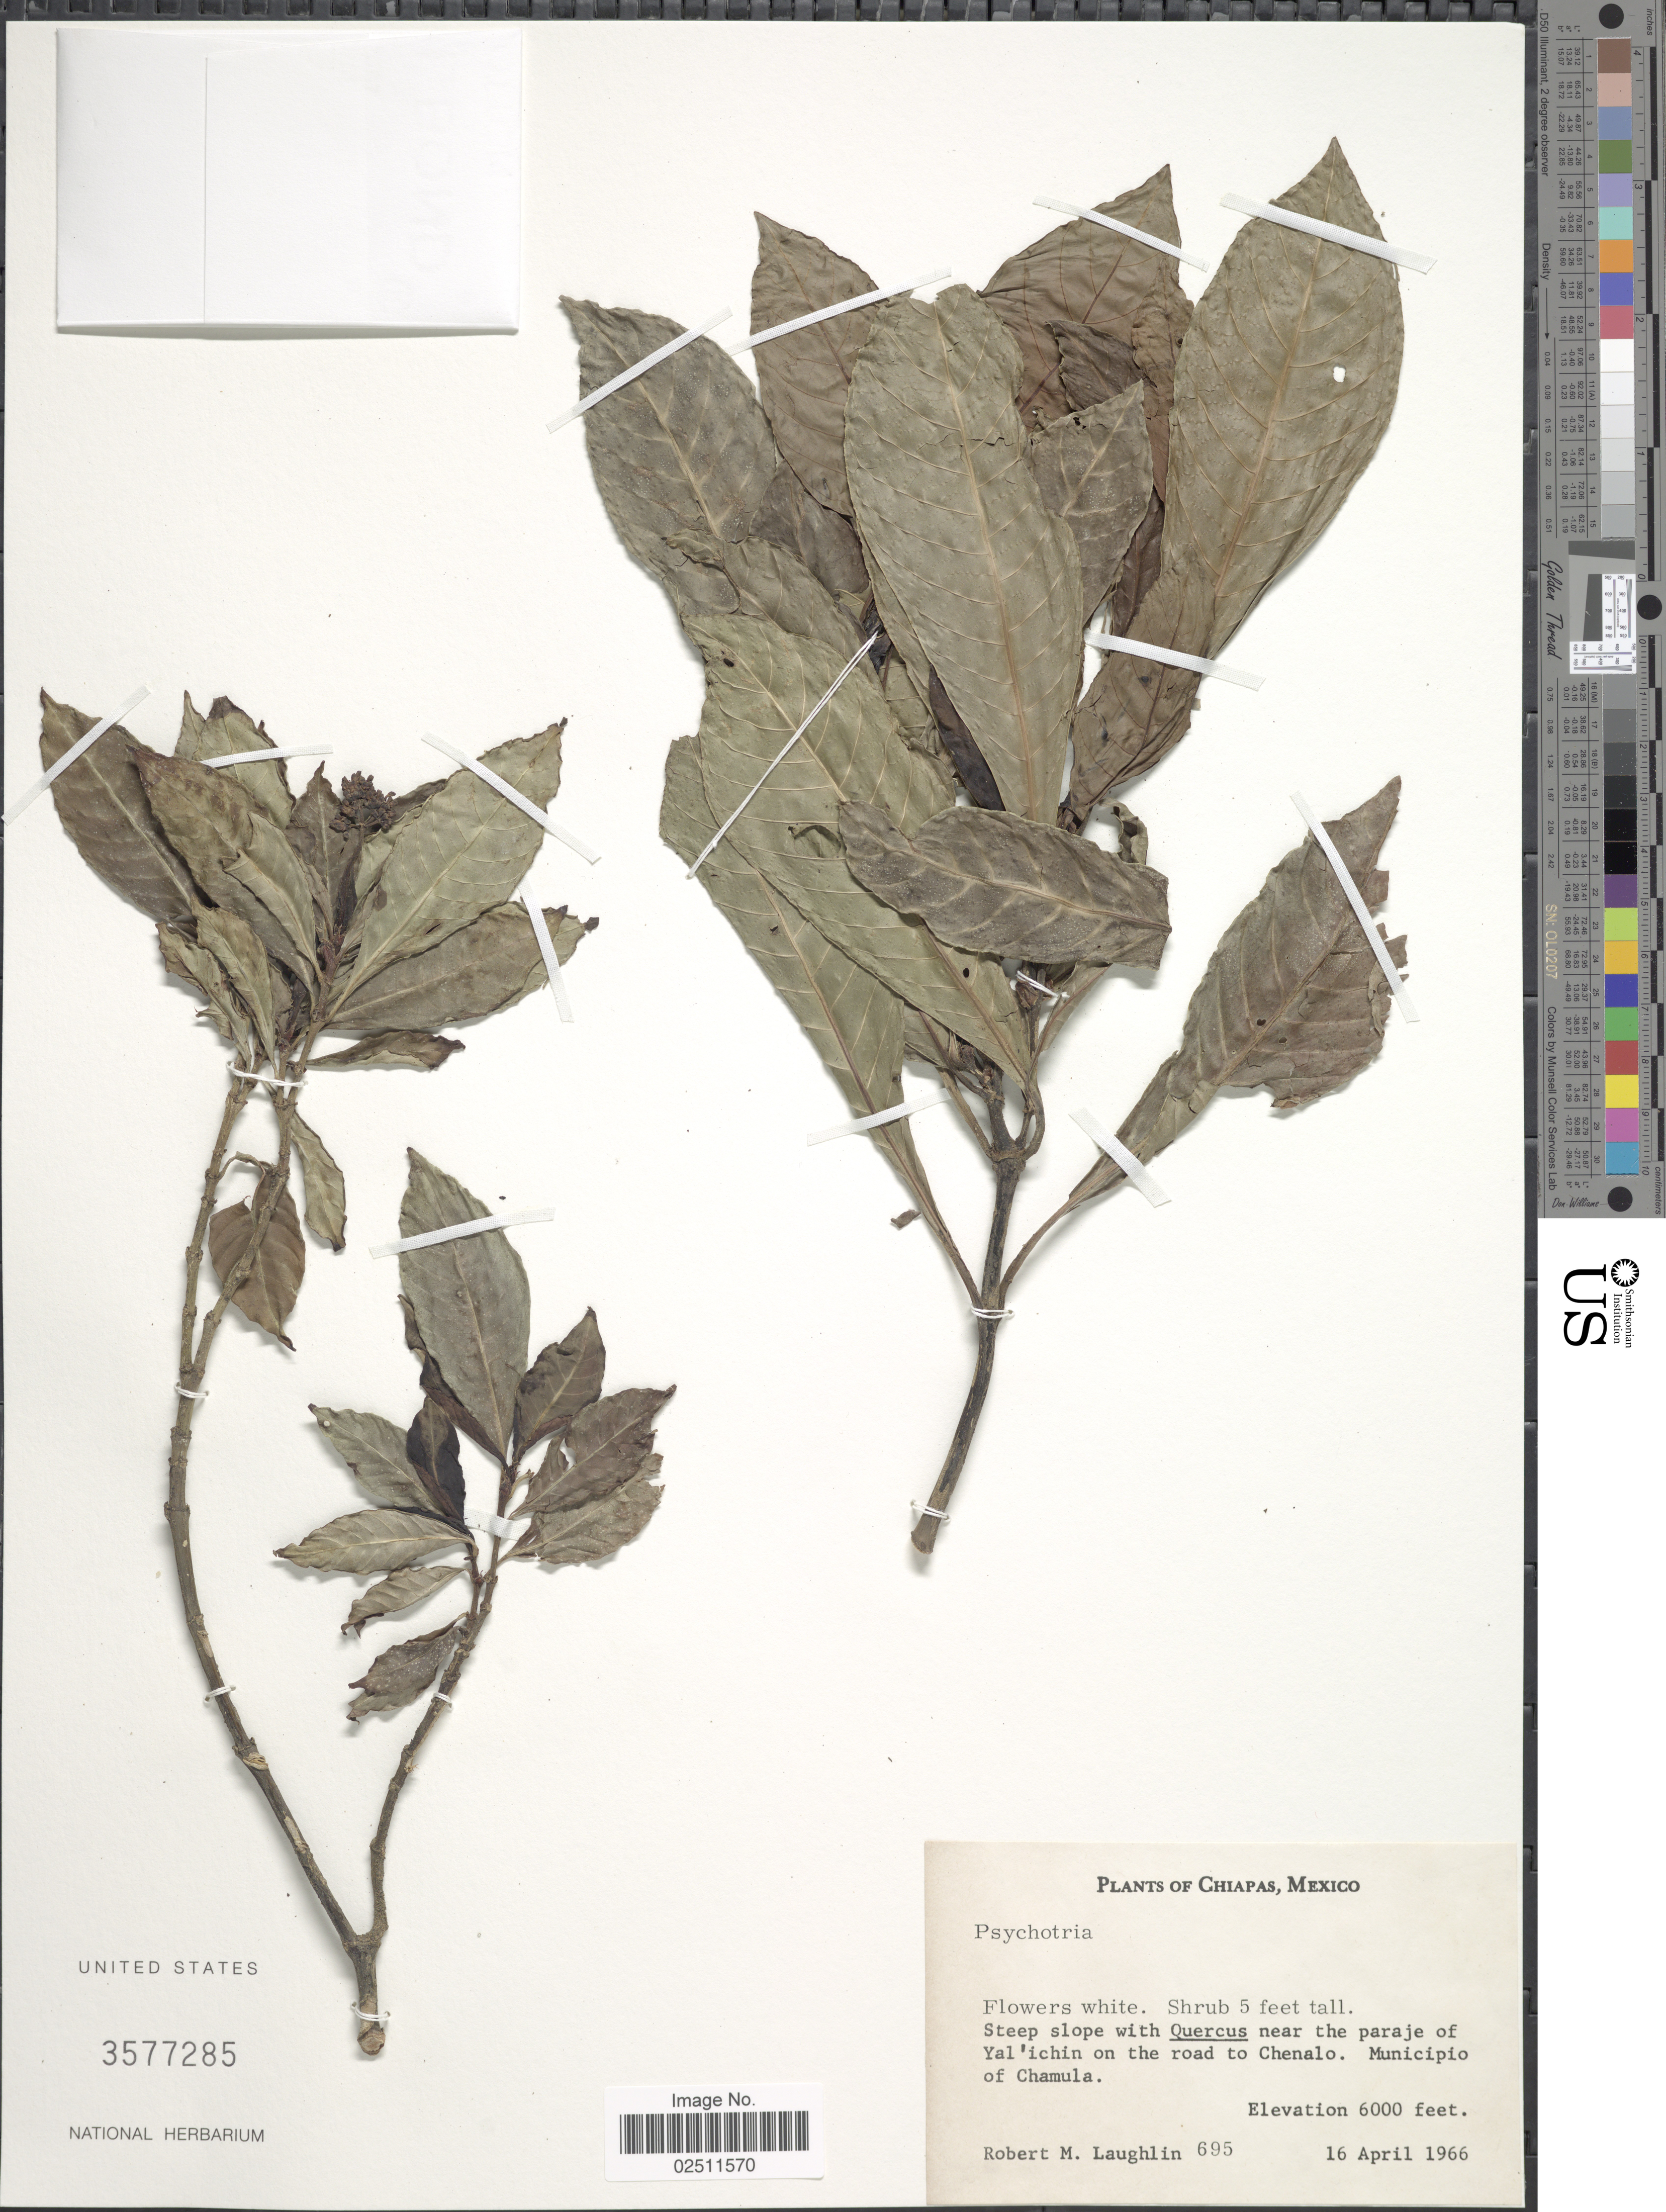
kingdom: Plantae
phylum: Tracheophyta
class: Magnoliopsida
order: Gentianales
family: Rubiaceae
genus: Psychotria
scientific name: Psychotria sp.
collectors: R. M. Laughlin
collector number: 695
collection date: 1966-04-16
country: Mexico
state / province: Chiapas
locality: Near the paraje of Yal' ichin on the road to Chenalo. Municipio of Chamula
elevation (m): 1829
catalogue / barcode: US 3577285